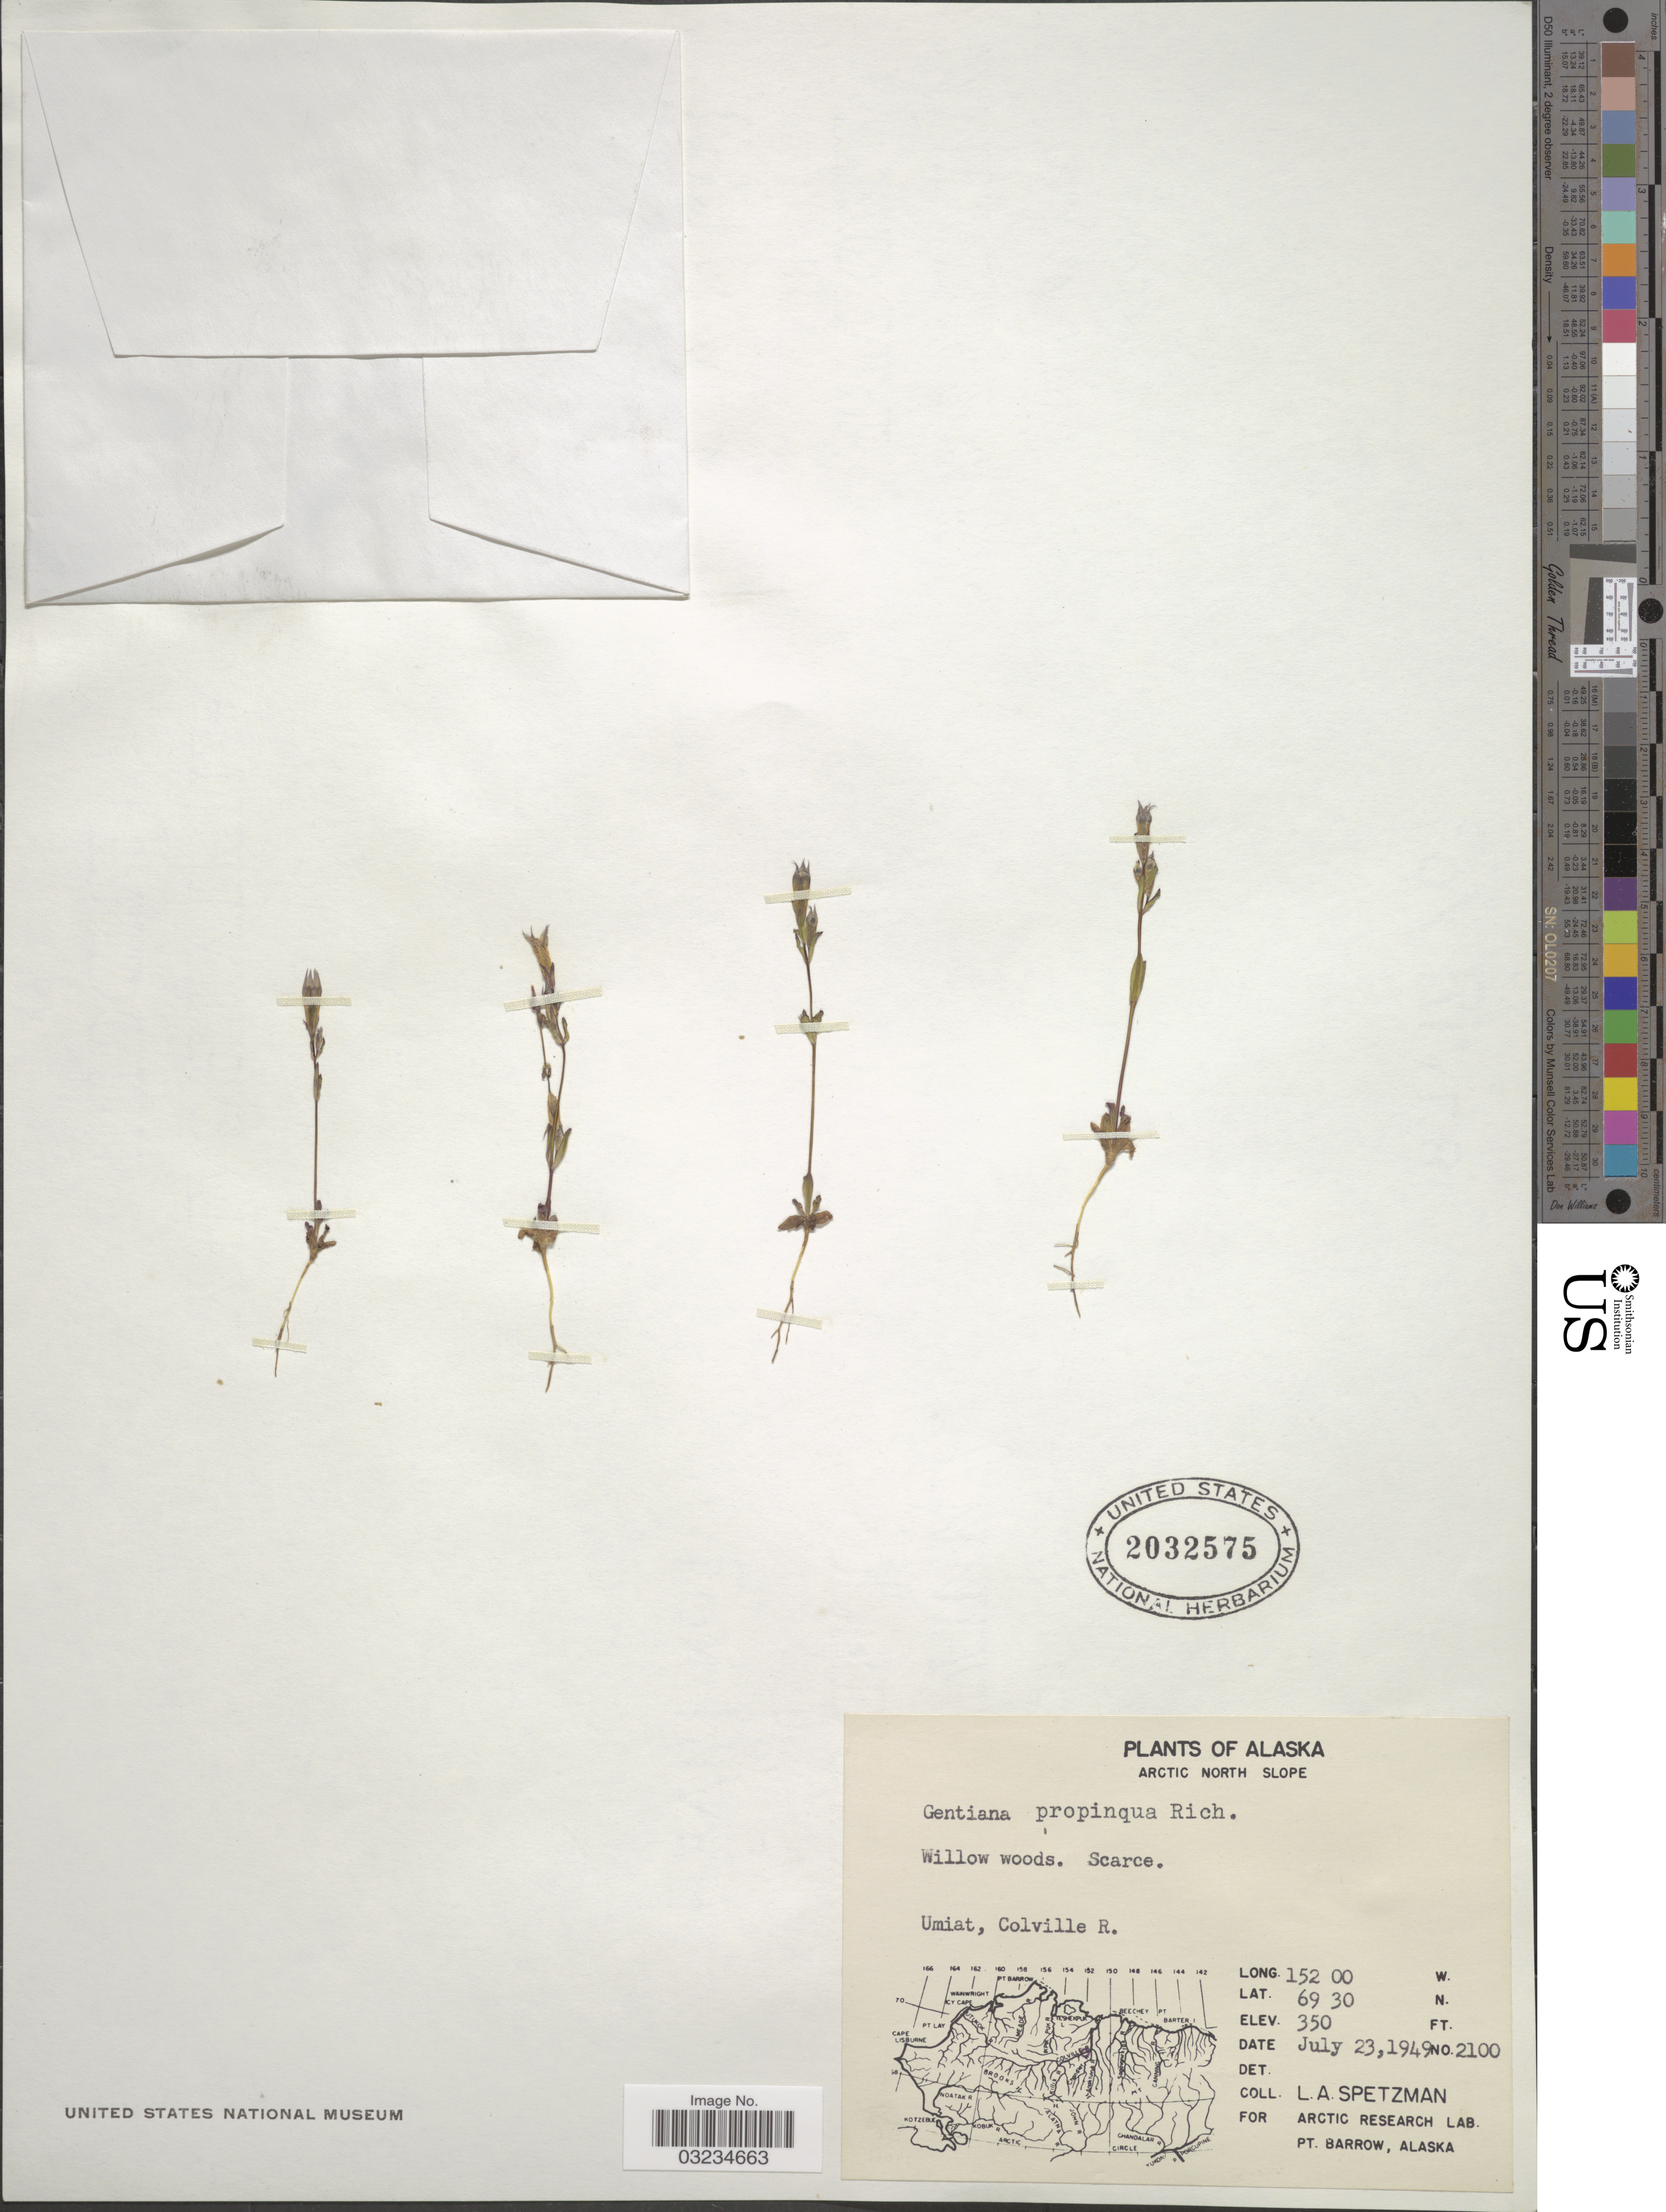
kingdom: Plantae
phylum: Tracheophyta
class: Magnoliopsida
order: Gentianales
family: Gentianaceae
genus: Gentiana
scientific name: Gentiana propinqua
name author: Richards.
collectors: L. Spetzman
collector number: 2100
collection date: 1949-07-23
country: United States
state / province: Alaska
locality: Arctic North Slope. Umiat, Colville R.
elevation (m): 107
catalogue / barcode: US 2032575